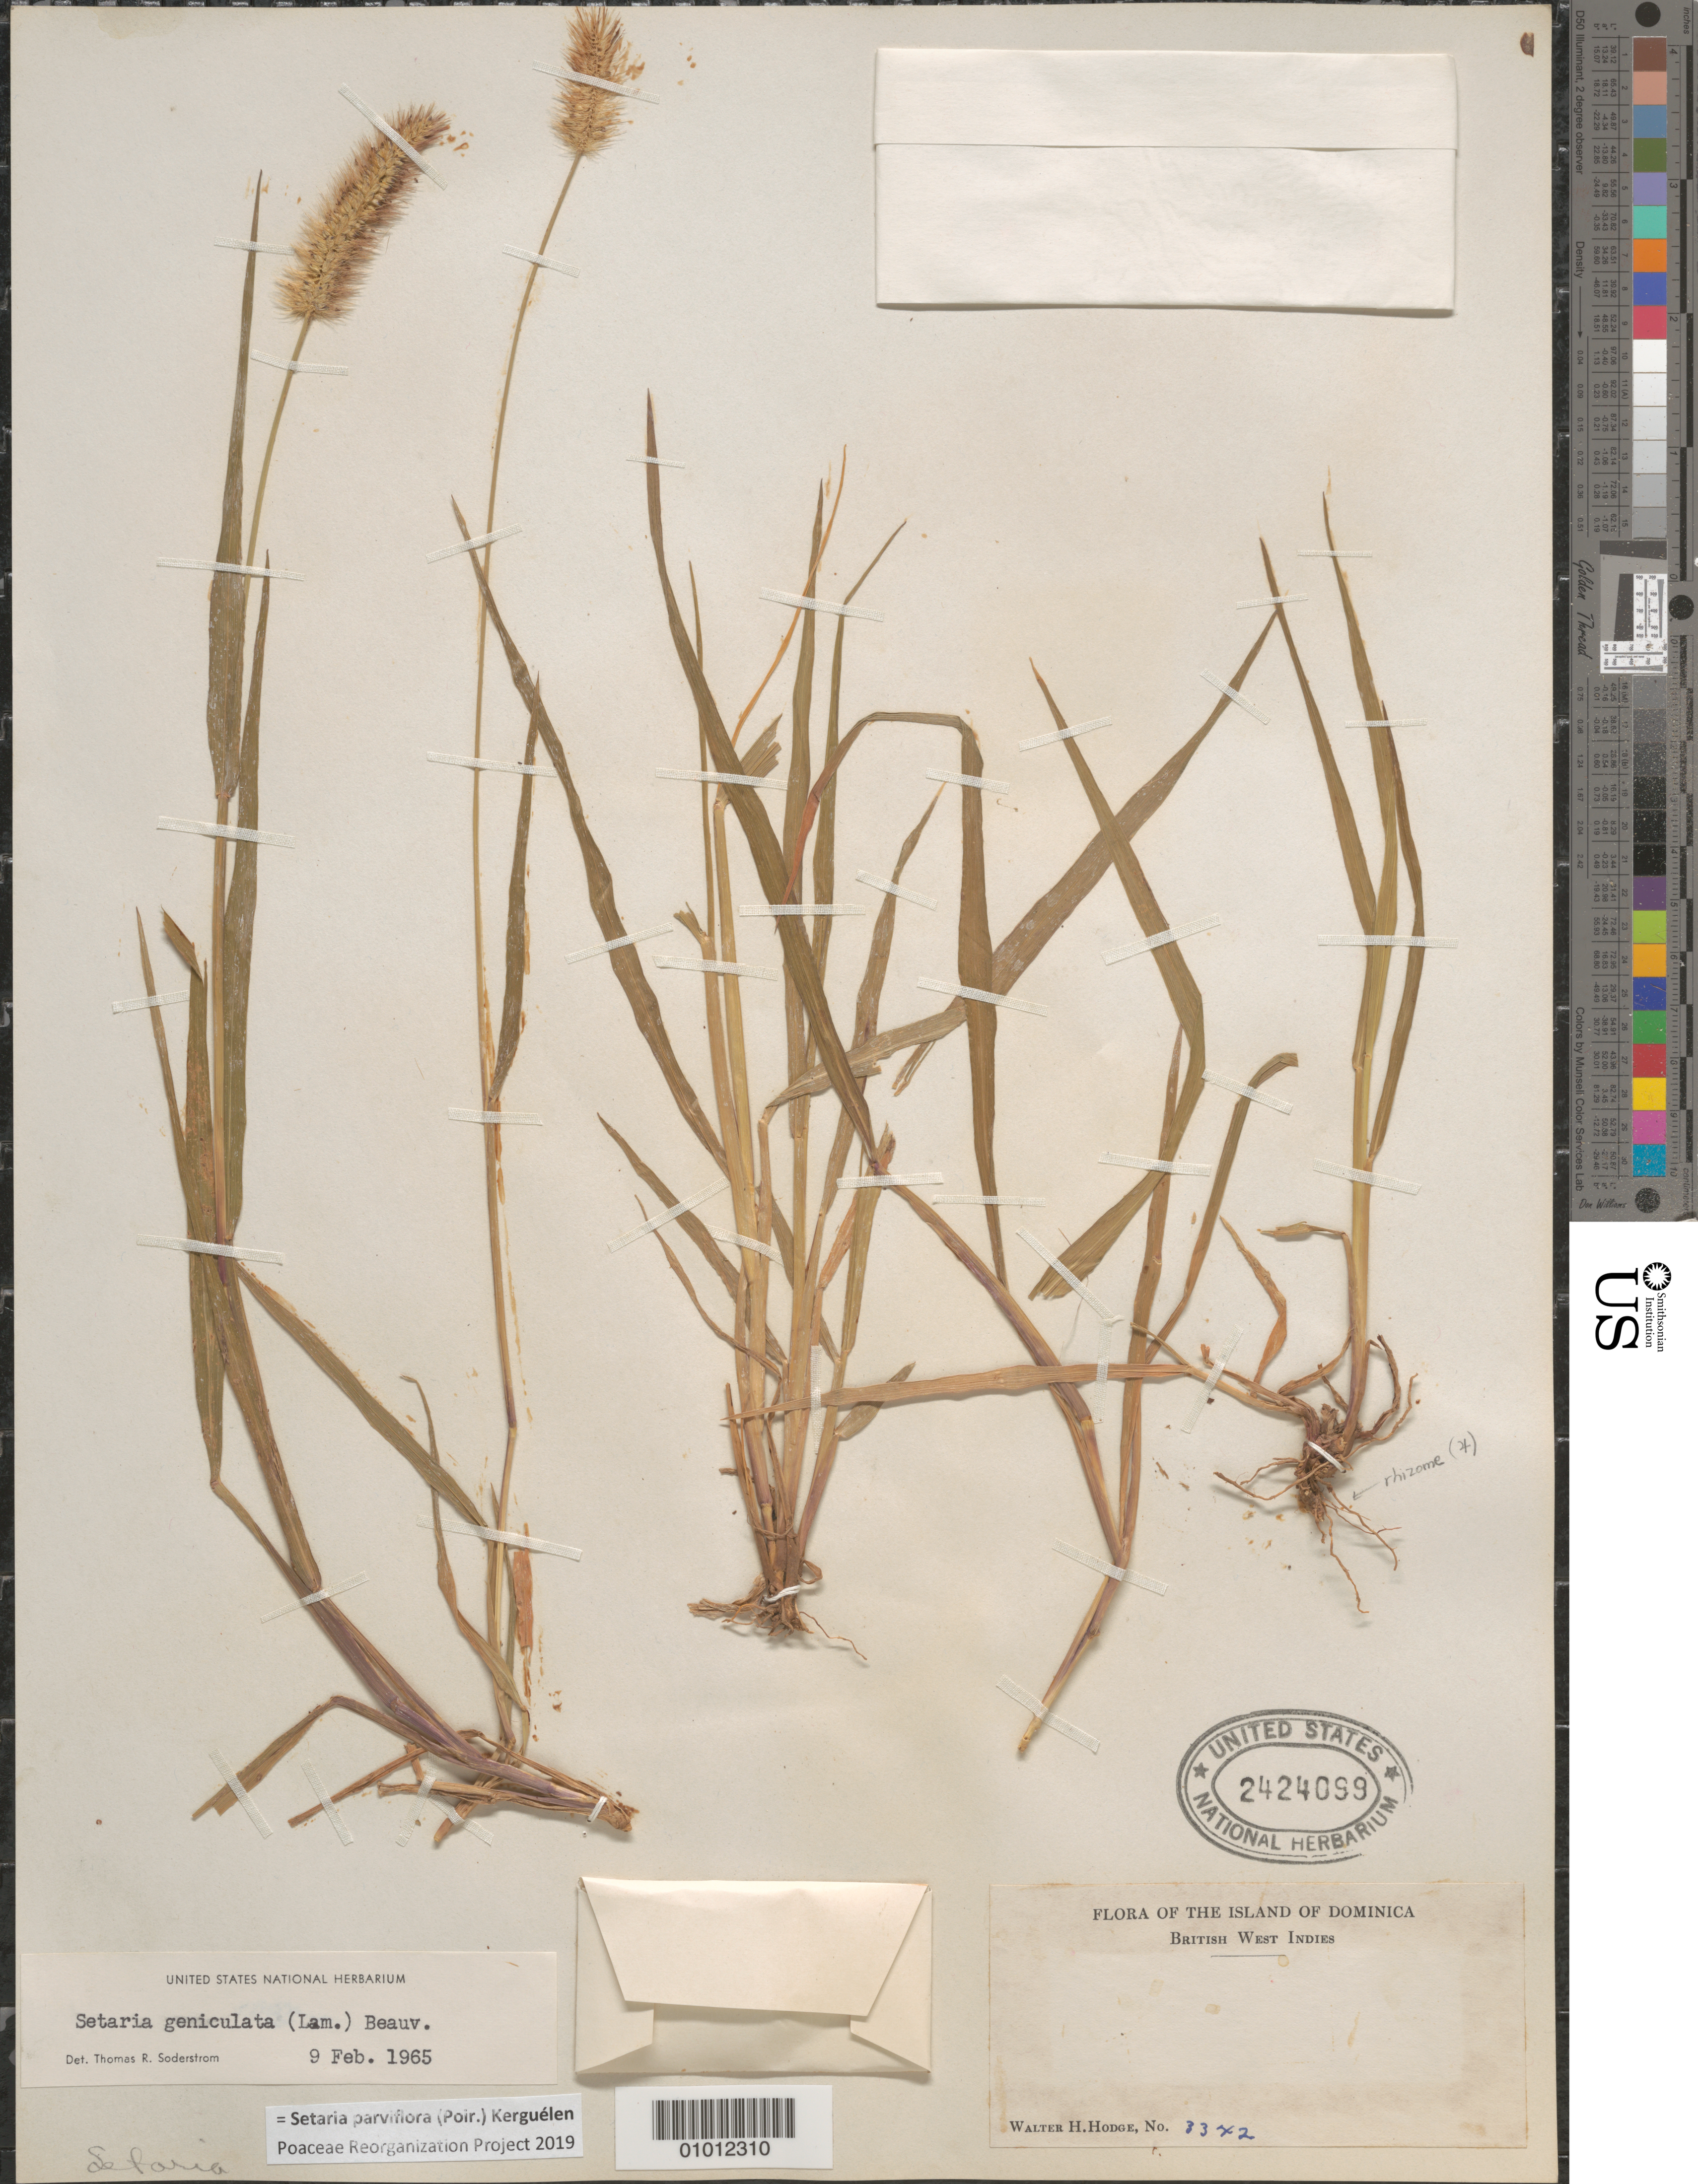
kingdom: Plantae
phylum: Tracheophyta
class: Liliopsida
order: Poales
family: Poaceae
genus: Setaria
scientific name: Setaria parviflora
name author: (Poir.) Kerguélen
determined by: Poaceae Reorganization Project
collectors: W. Hodge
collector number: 3342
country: Dominica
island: Dominica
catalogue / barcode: US 2424099